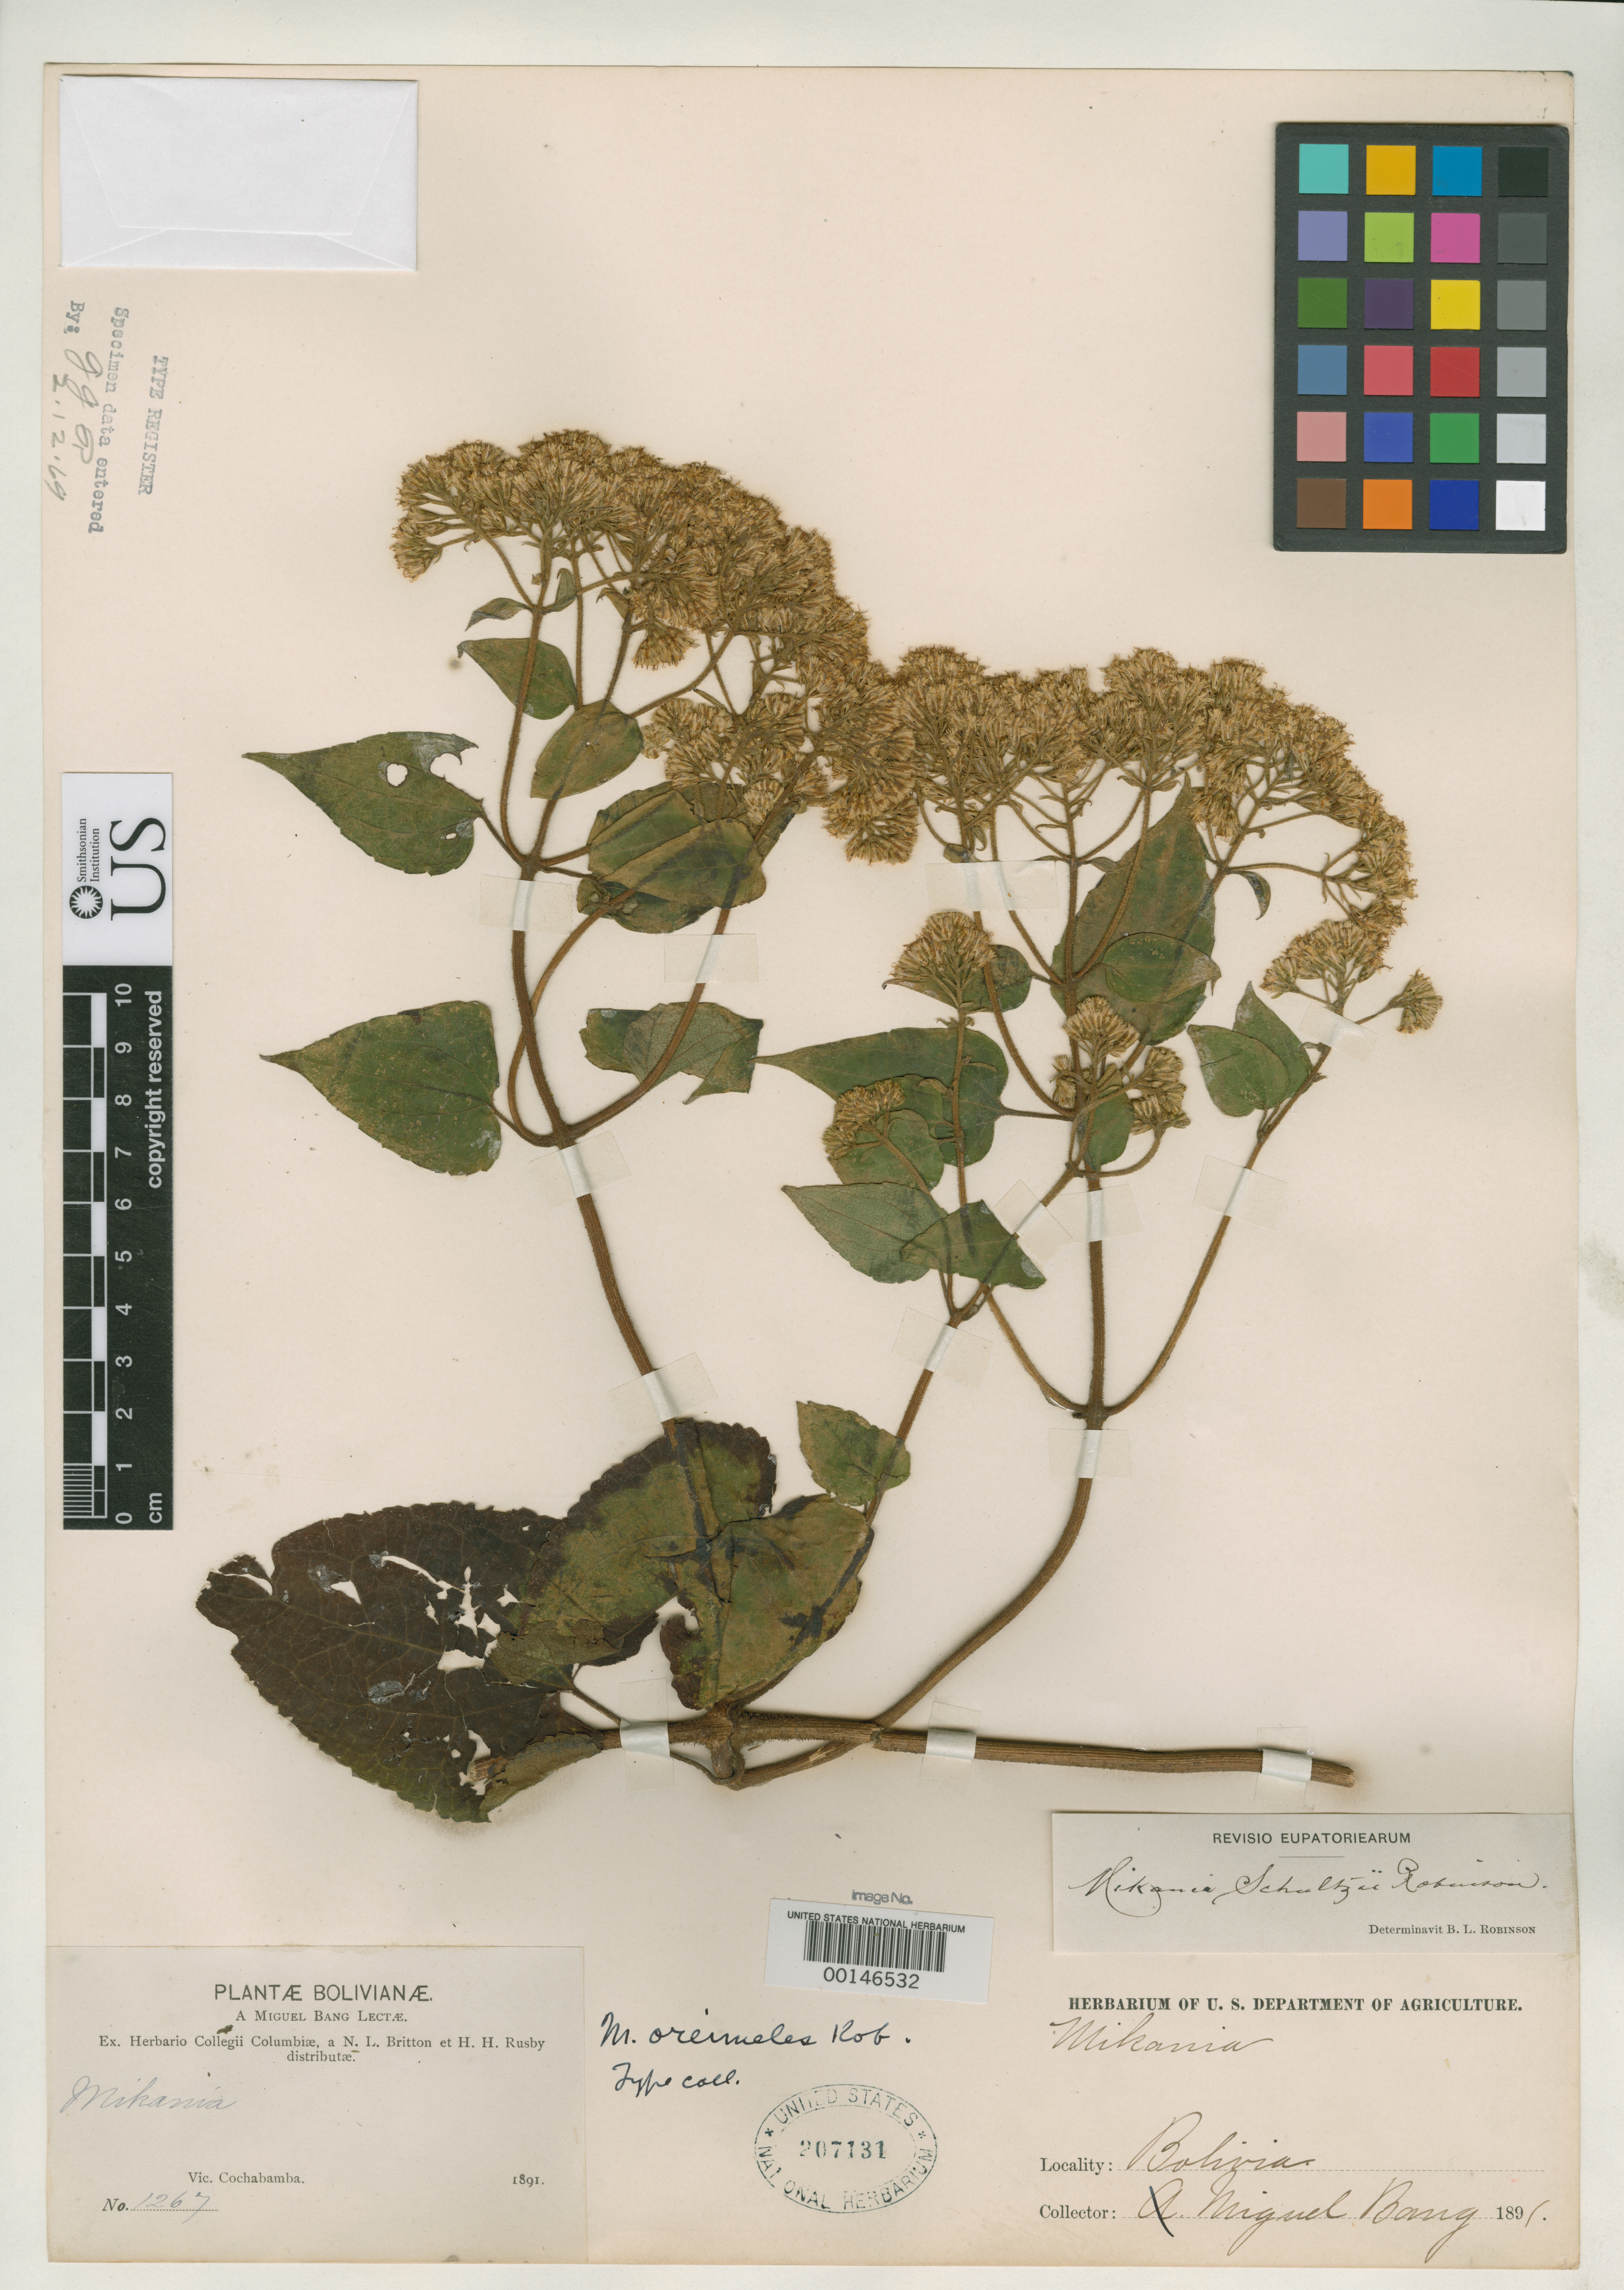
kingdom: Plantae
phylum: Tracheophyta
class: Magnoliopsida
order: Asterales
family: Asteraceae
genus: Mikania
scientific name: Mikania oreimeles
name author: B.L. Rob.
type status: Type Collection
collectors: M. Bang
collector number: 1267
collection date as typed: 1891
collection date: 1891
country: Bolivia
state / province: Cochabamba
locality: Cochabamba.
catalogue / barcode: US 207131